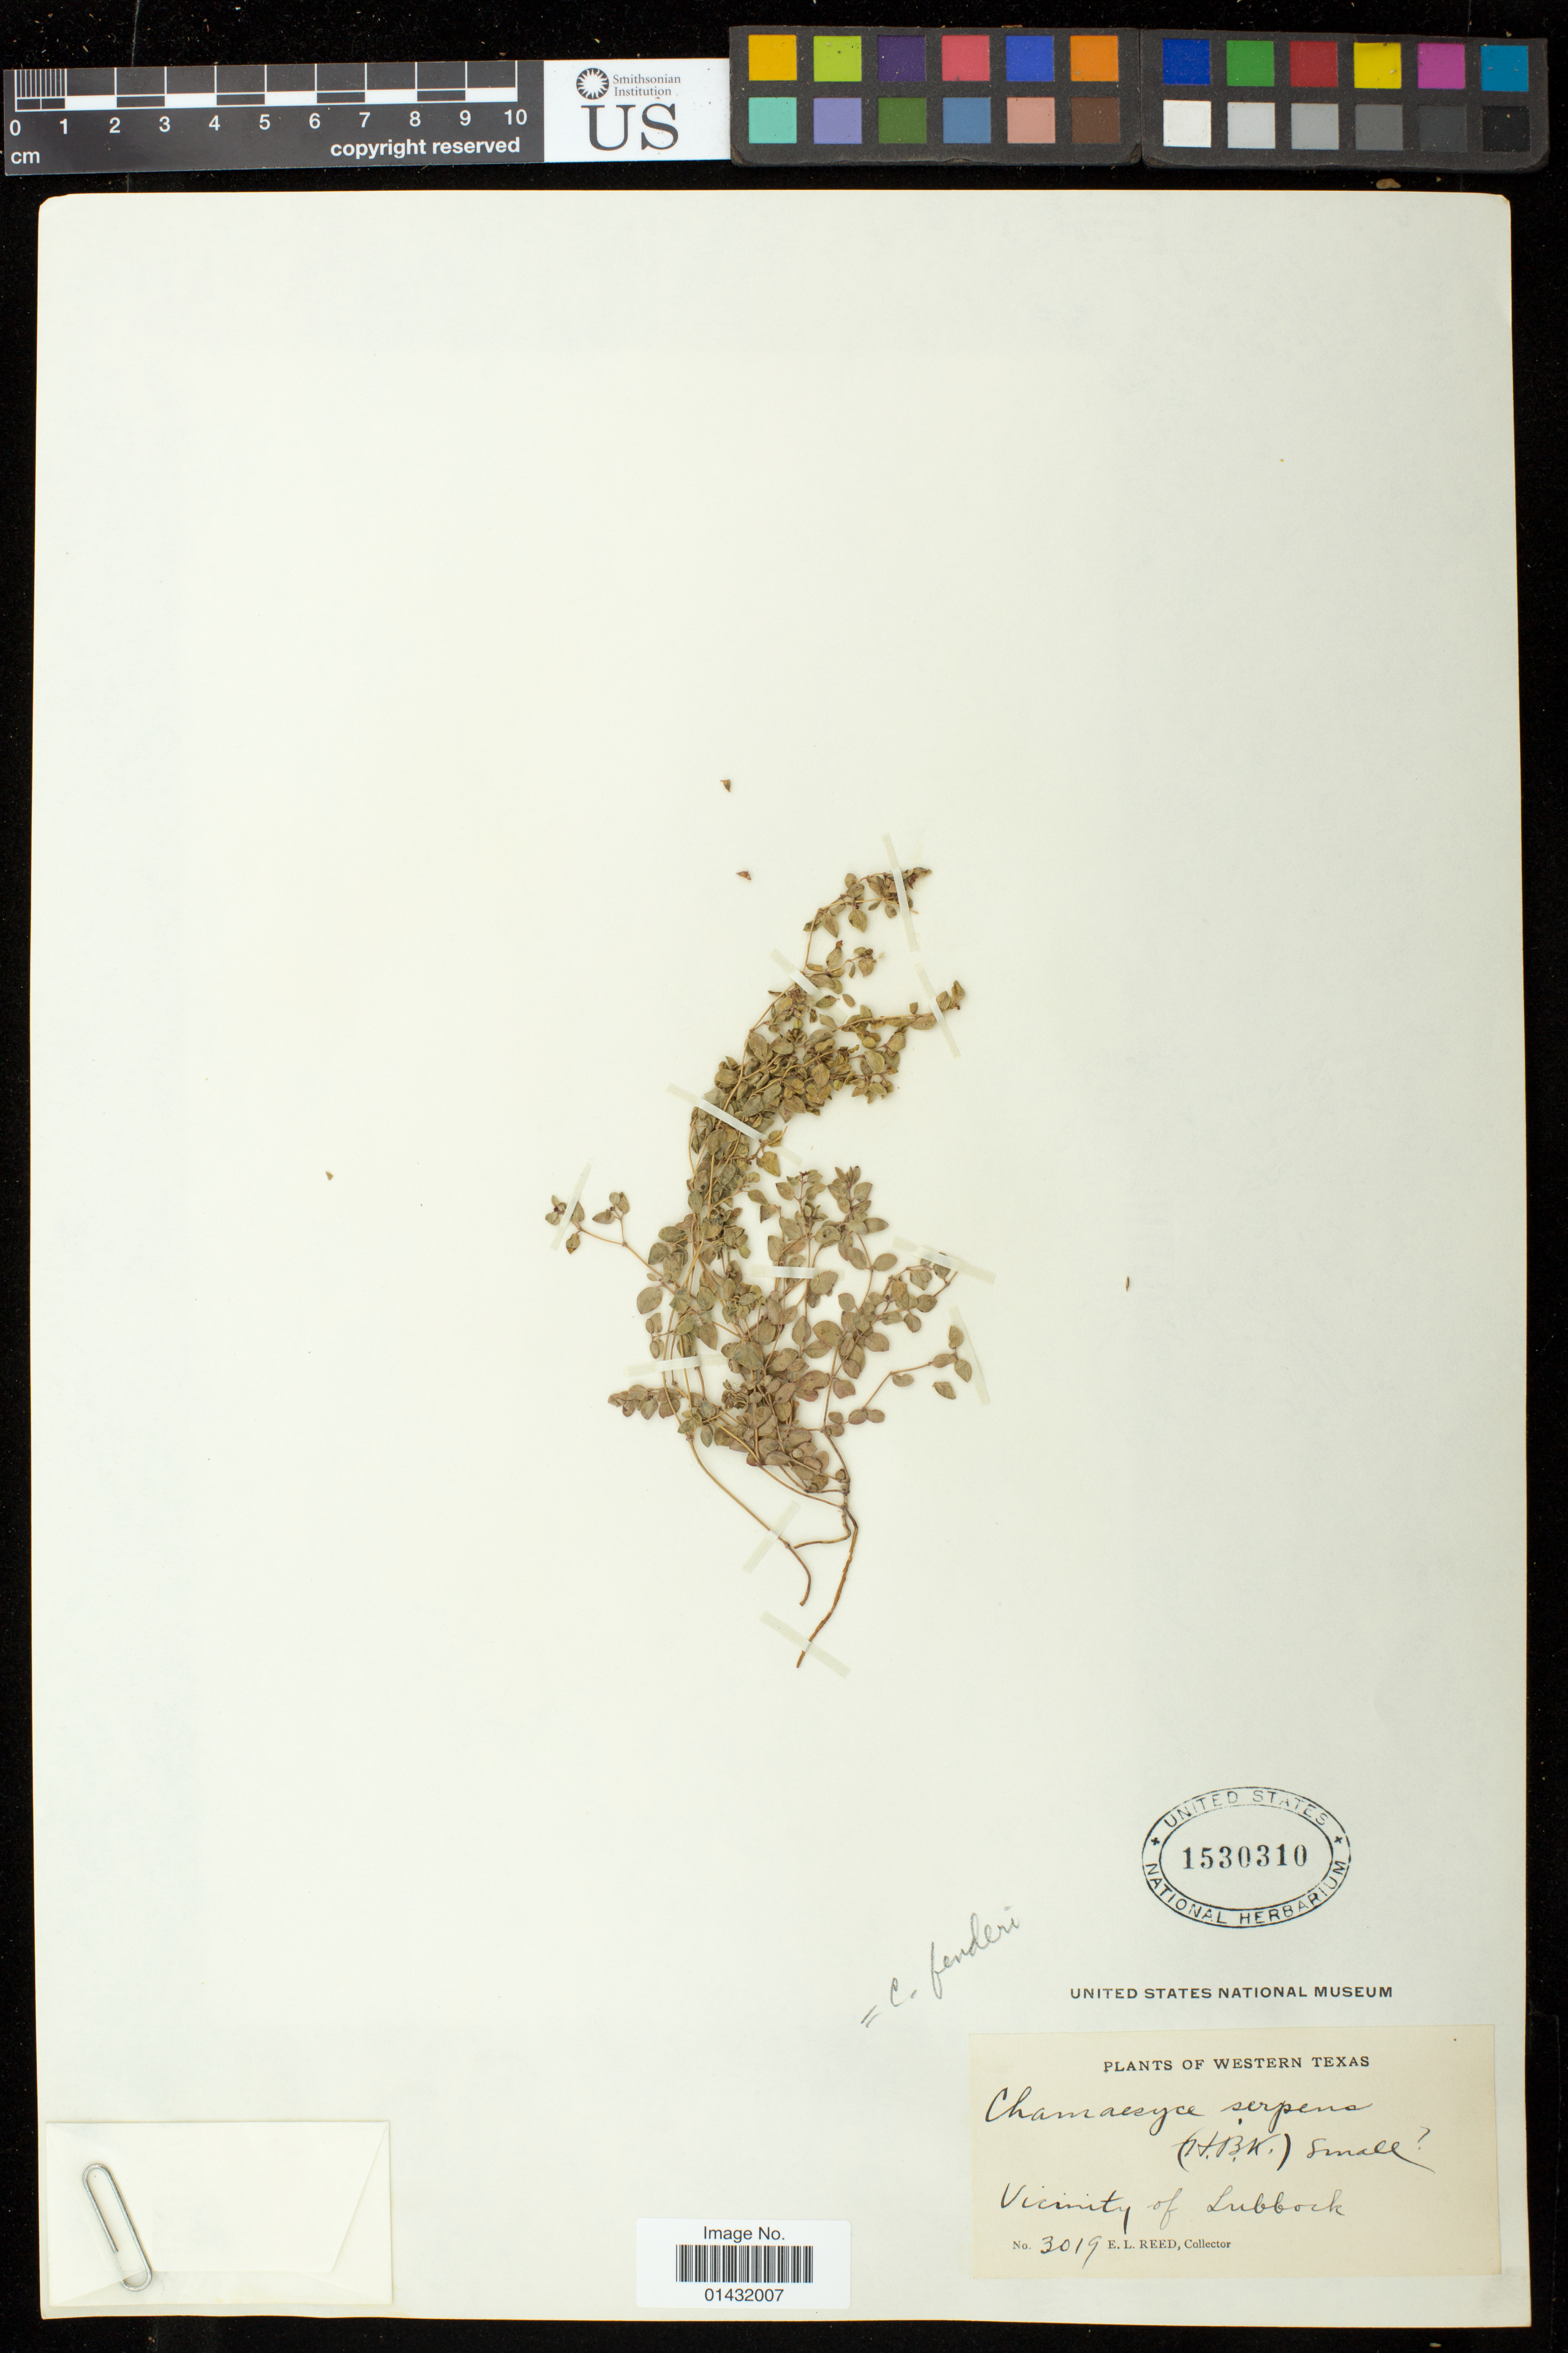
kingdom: Plantae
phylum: Tracheophyta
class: Magnoliopsida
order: Malpighiales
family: Euphorbiaceae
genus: Euphorbia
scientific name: Euphorbia fendleri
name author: Torr. & A. Gray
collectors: E. Reed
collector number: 3019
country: United States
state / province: Texas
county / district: Lubbock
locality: Vicinity of Lubbock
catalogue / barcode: US 1530310